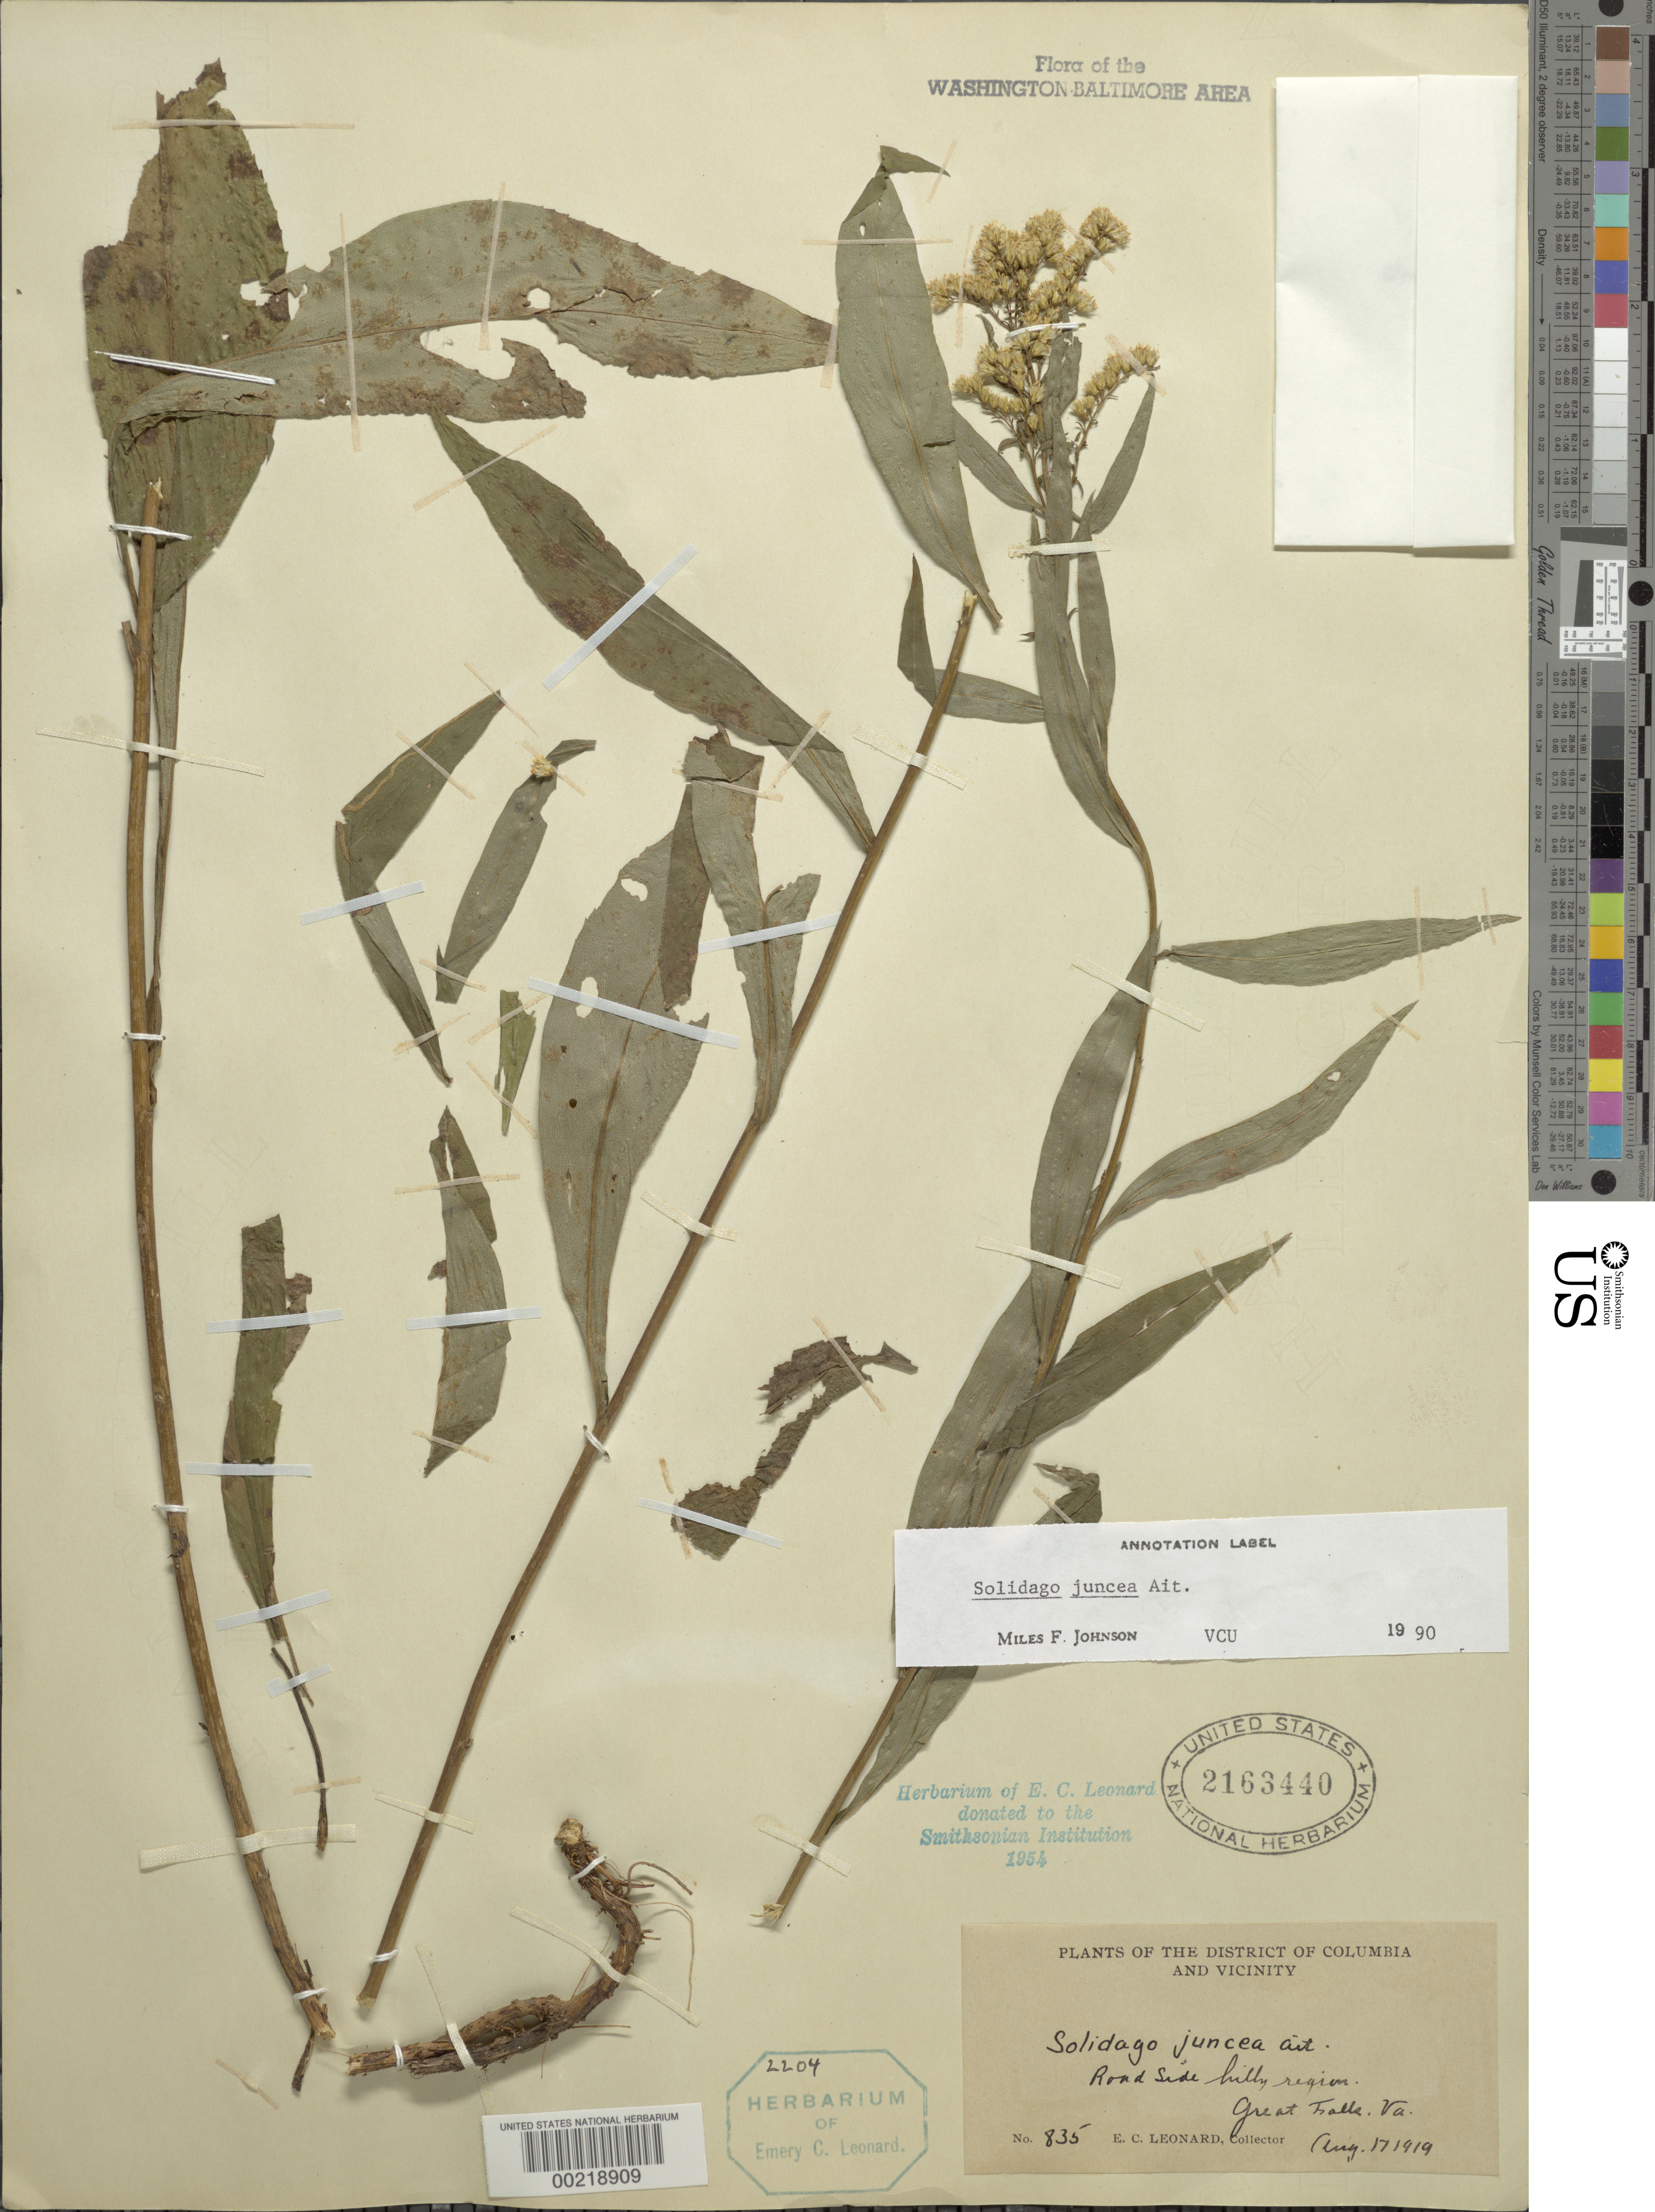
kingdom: Plantae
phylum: Tracheophyta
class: Magnoliopsida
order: Asterales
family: Asteraceae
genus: Solidago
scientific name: Solidago juncea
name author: Aiton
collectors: E. C. Leonard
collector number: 835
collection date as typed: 17 Aug 1919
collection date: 1919-08-17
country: United States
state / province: Virginia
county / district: Fairfax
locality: Great Falls C. & O. Canal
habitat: Roadside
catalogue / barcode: US 2163440